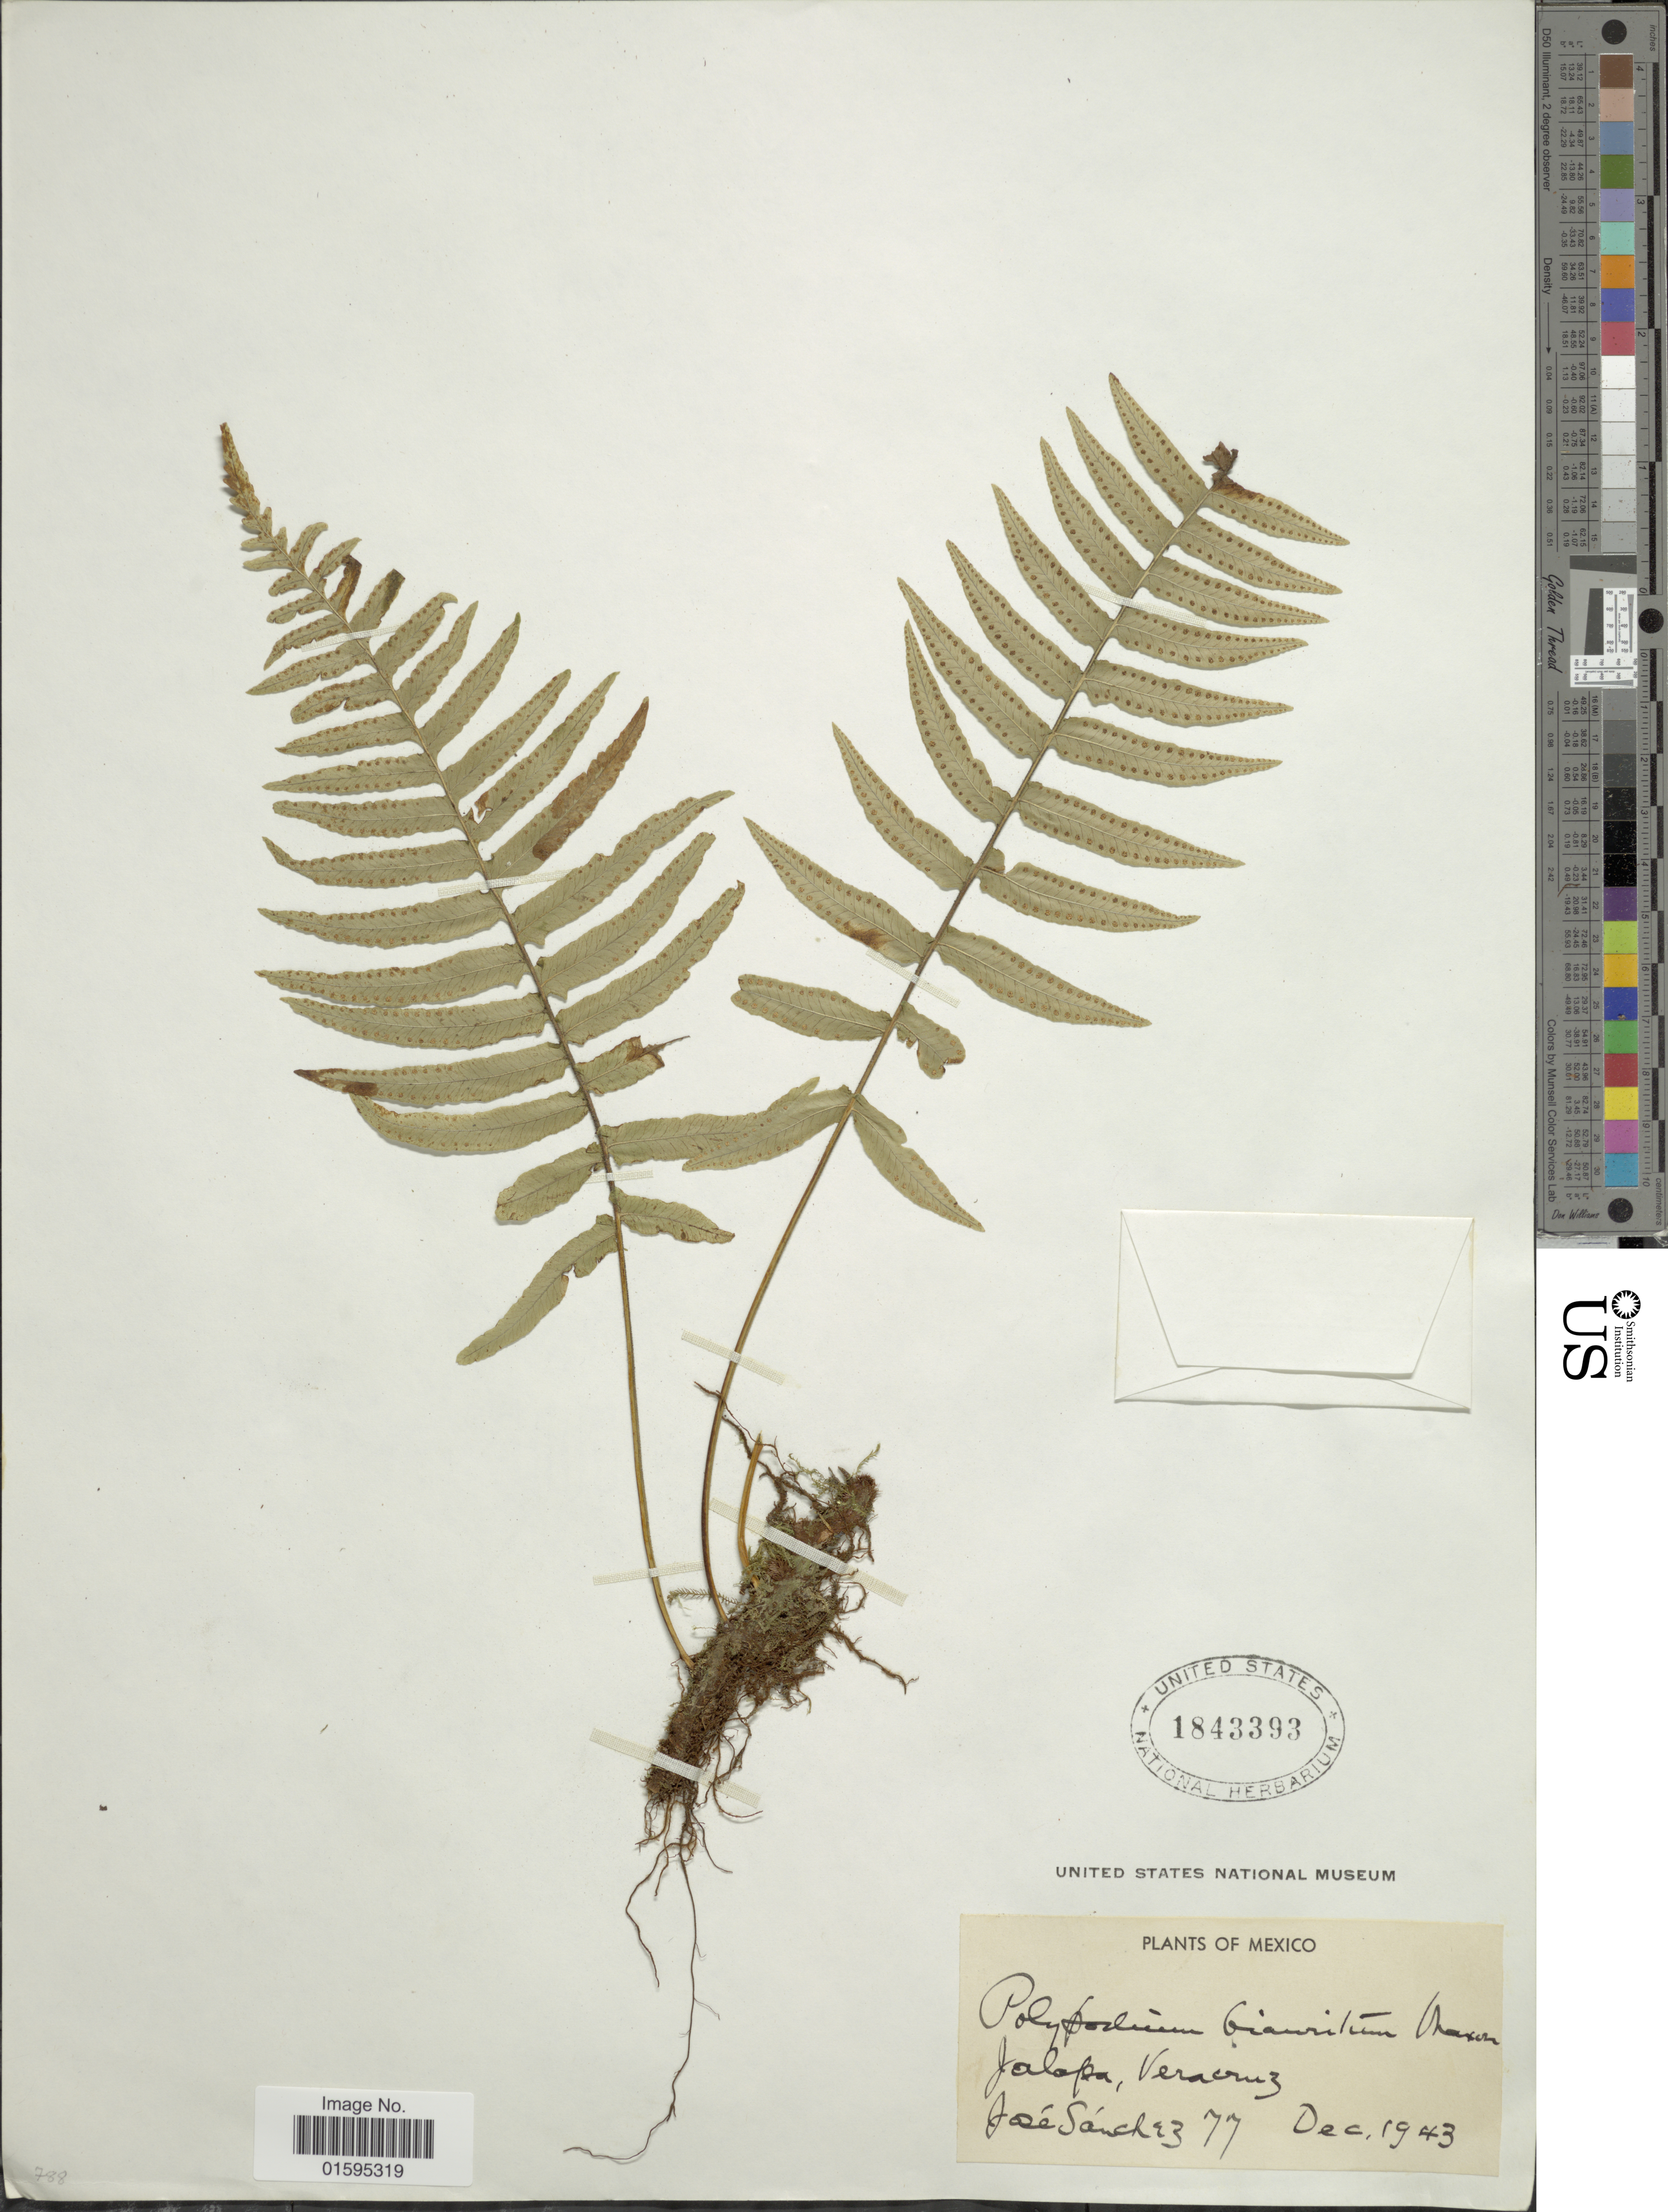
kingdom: Plantae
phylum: Tracheophyta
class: Polypodiopsida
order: Polypodiales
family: Polypodiaceae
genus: Polypodium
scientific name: Polypodium longepinnulatum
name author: E. Fourn.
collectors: J. Sánchez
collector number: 77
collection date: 1943-12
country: Mexico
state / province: Veracruz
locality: Jalapa, Veracruz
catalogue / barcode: US 1843393